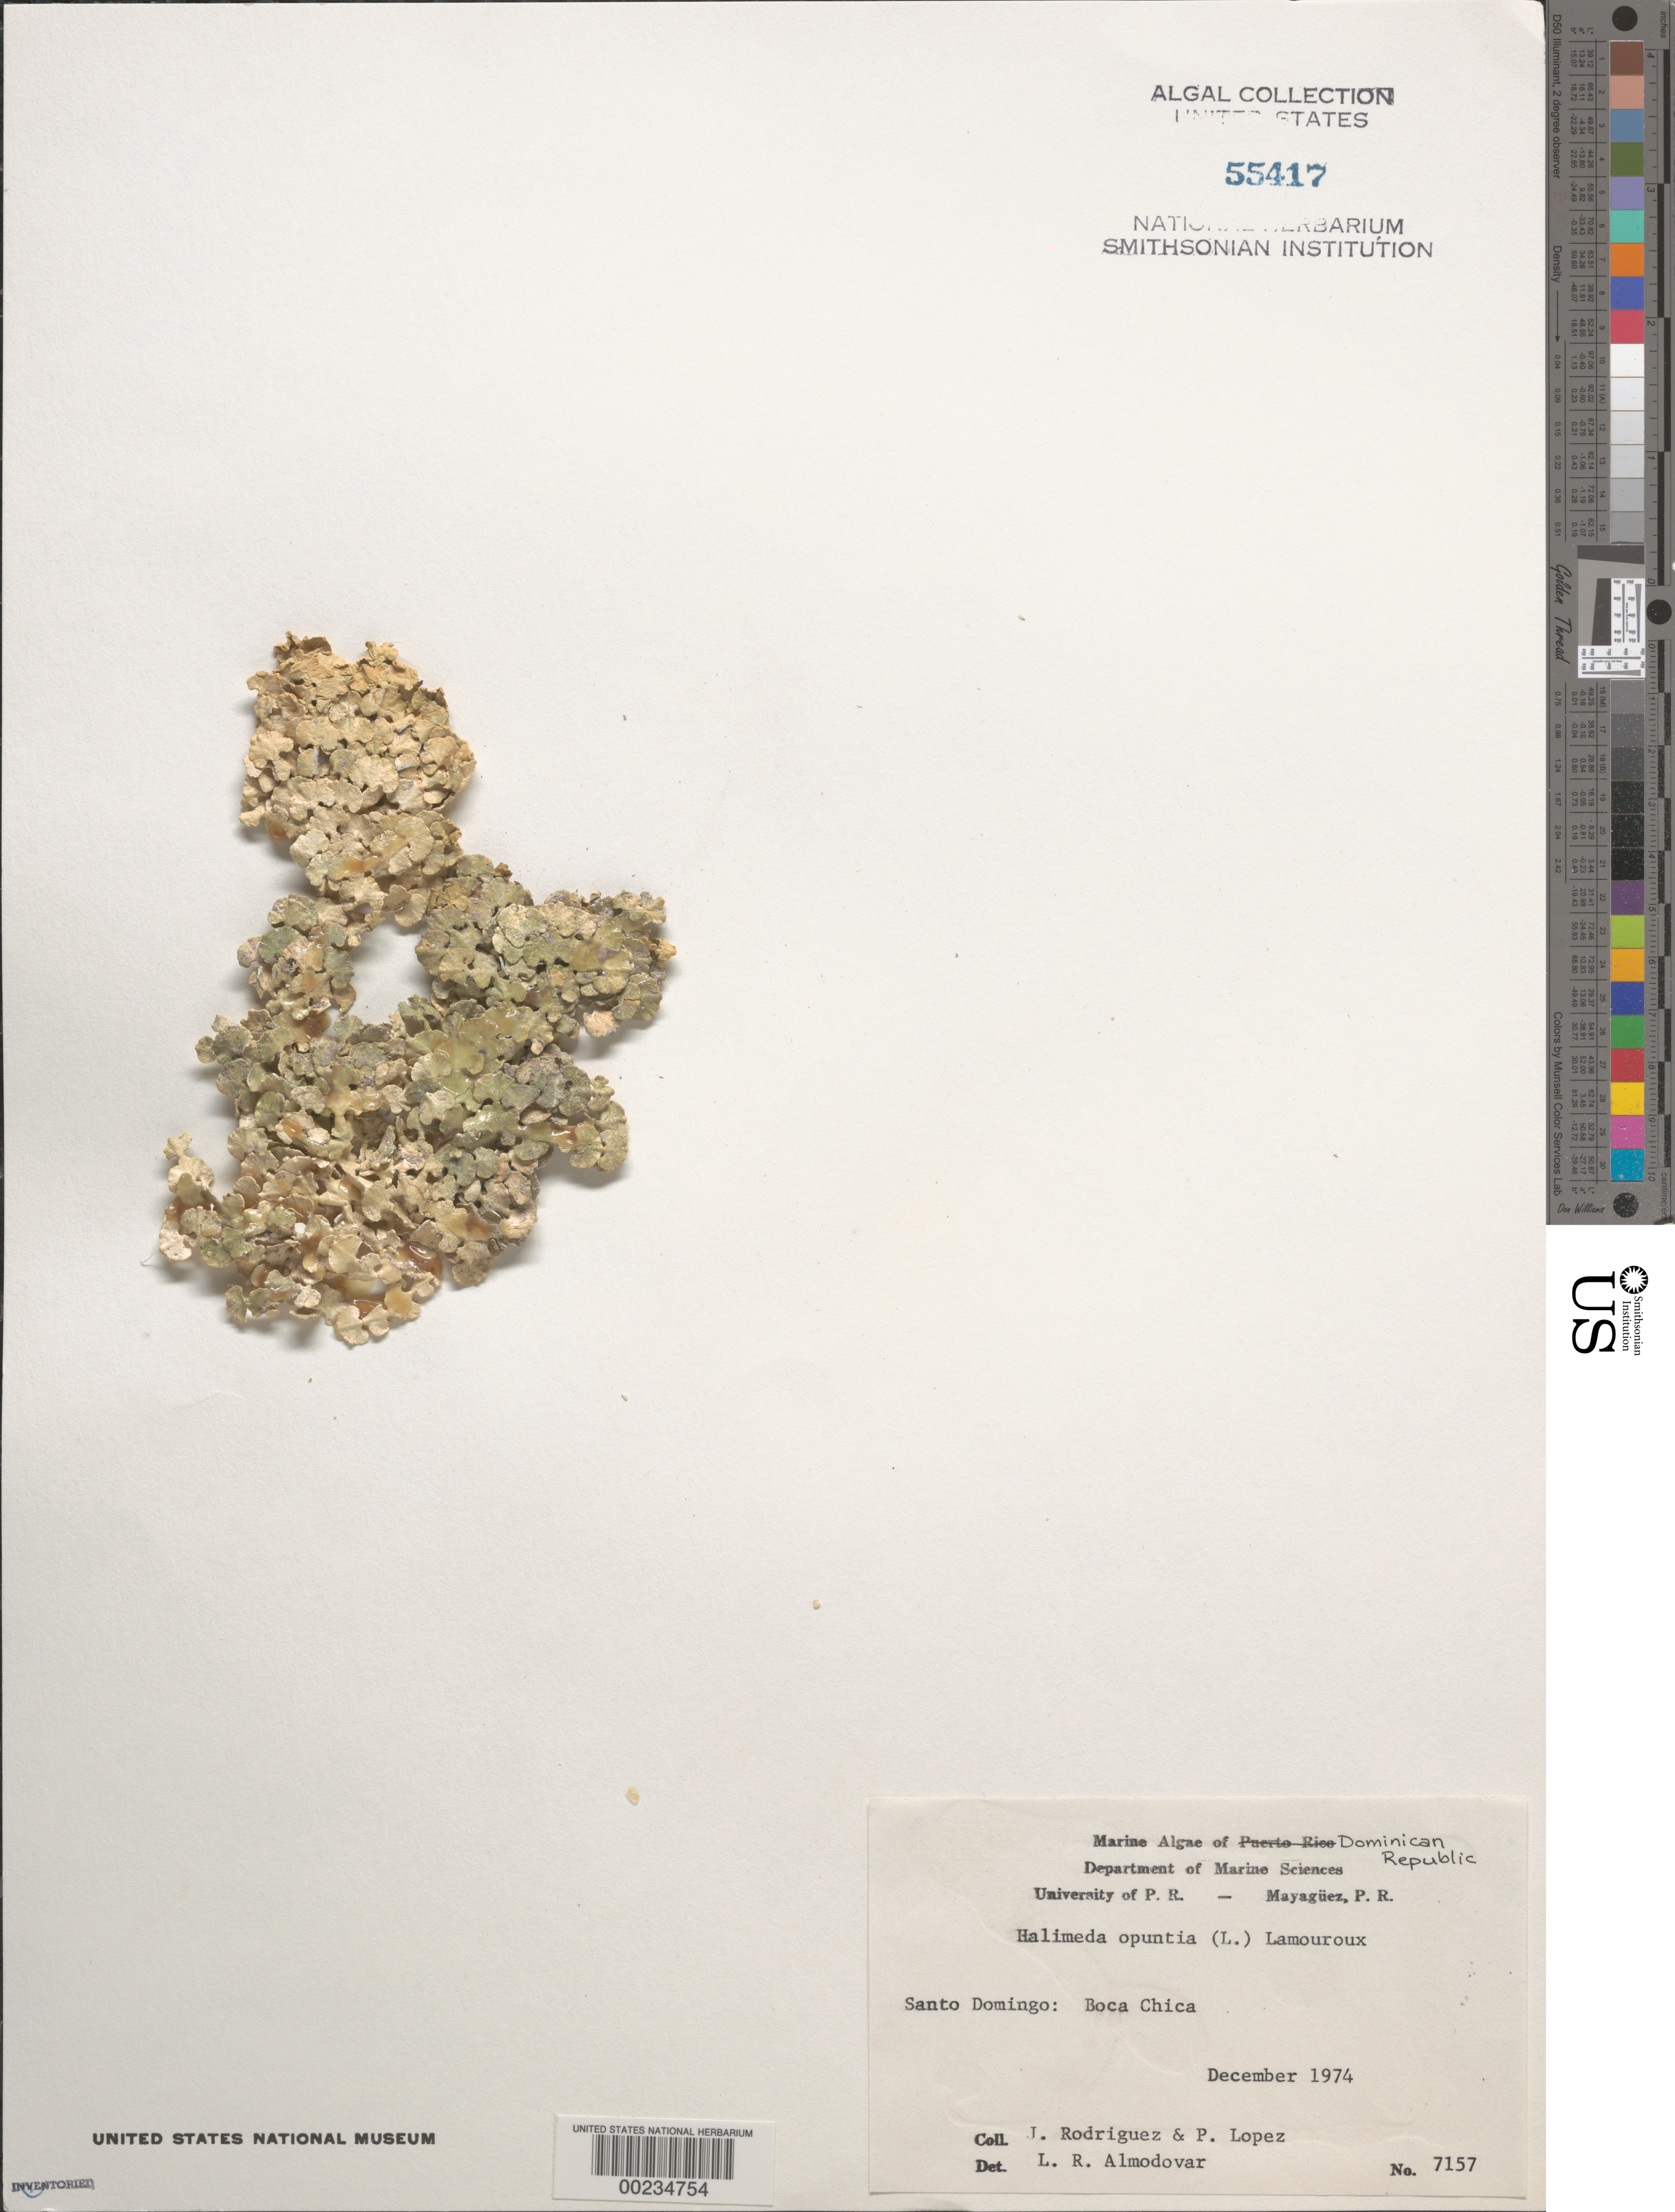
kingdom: Plantae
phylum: Chlorophyta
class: Ulvophyceae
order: Bryopsidales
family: Halimedaceae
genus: Halimeda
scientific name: Halimeda opuntia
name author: (L.) J.V.Lamouroux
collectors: J. Rodriguez & P. Lopez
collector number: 7157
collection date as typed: Dec 1974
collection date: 1974-12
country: Dominican Republic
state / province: Distrito Nacional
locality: Boca chica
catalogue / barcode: US 55417